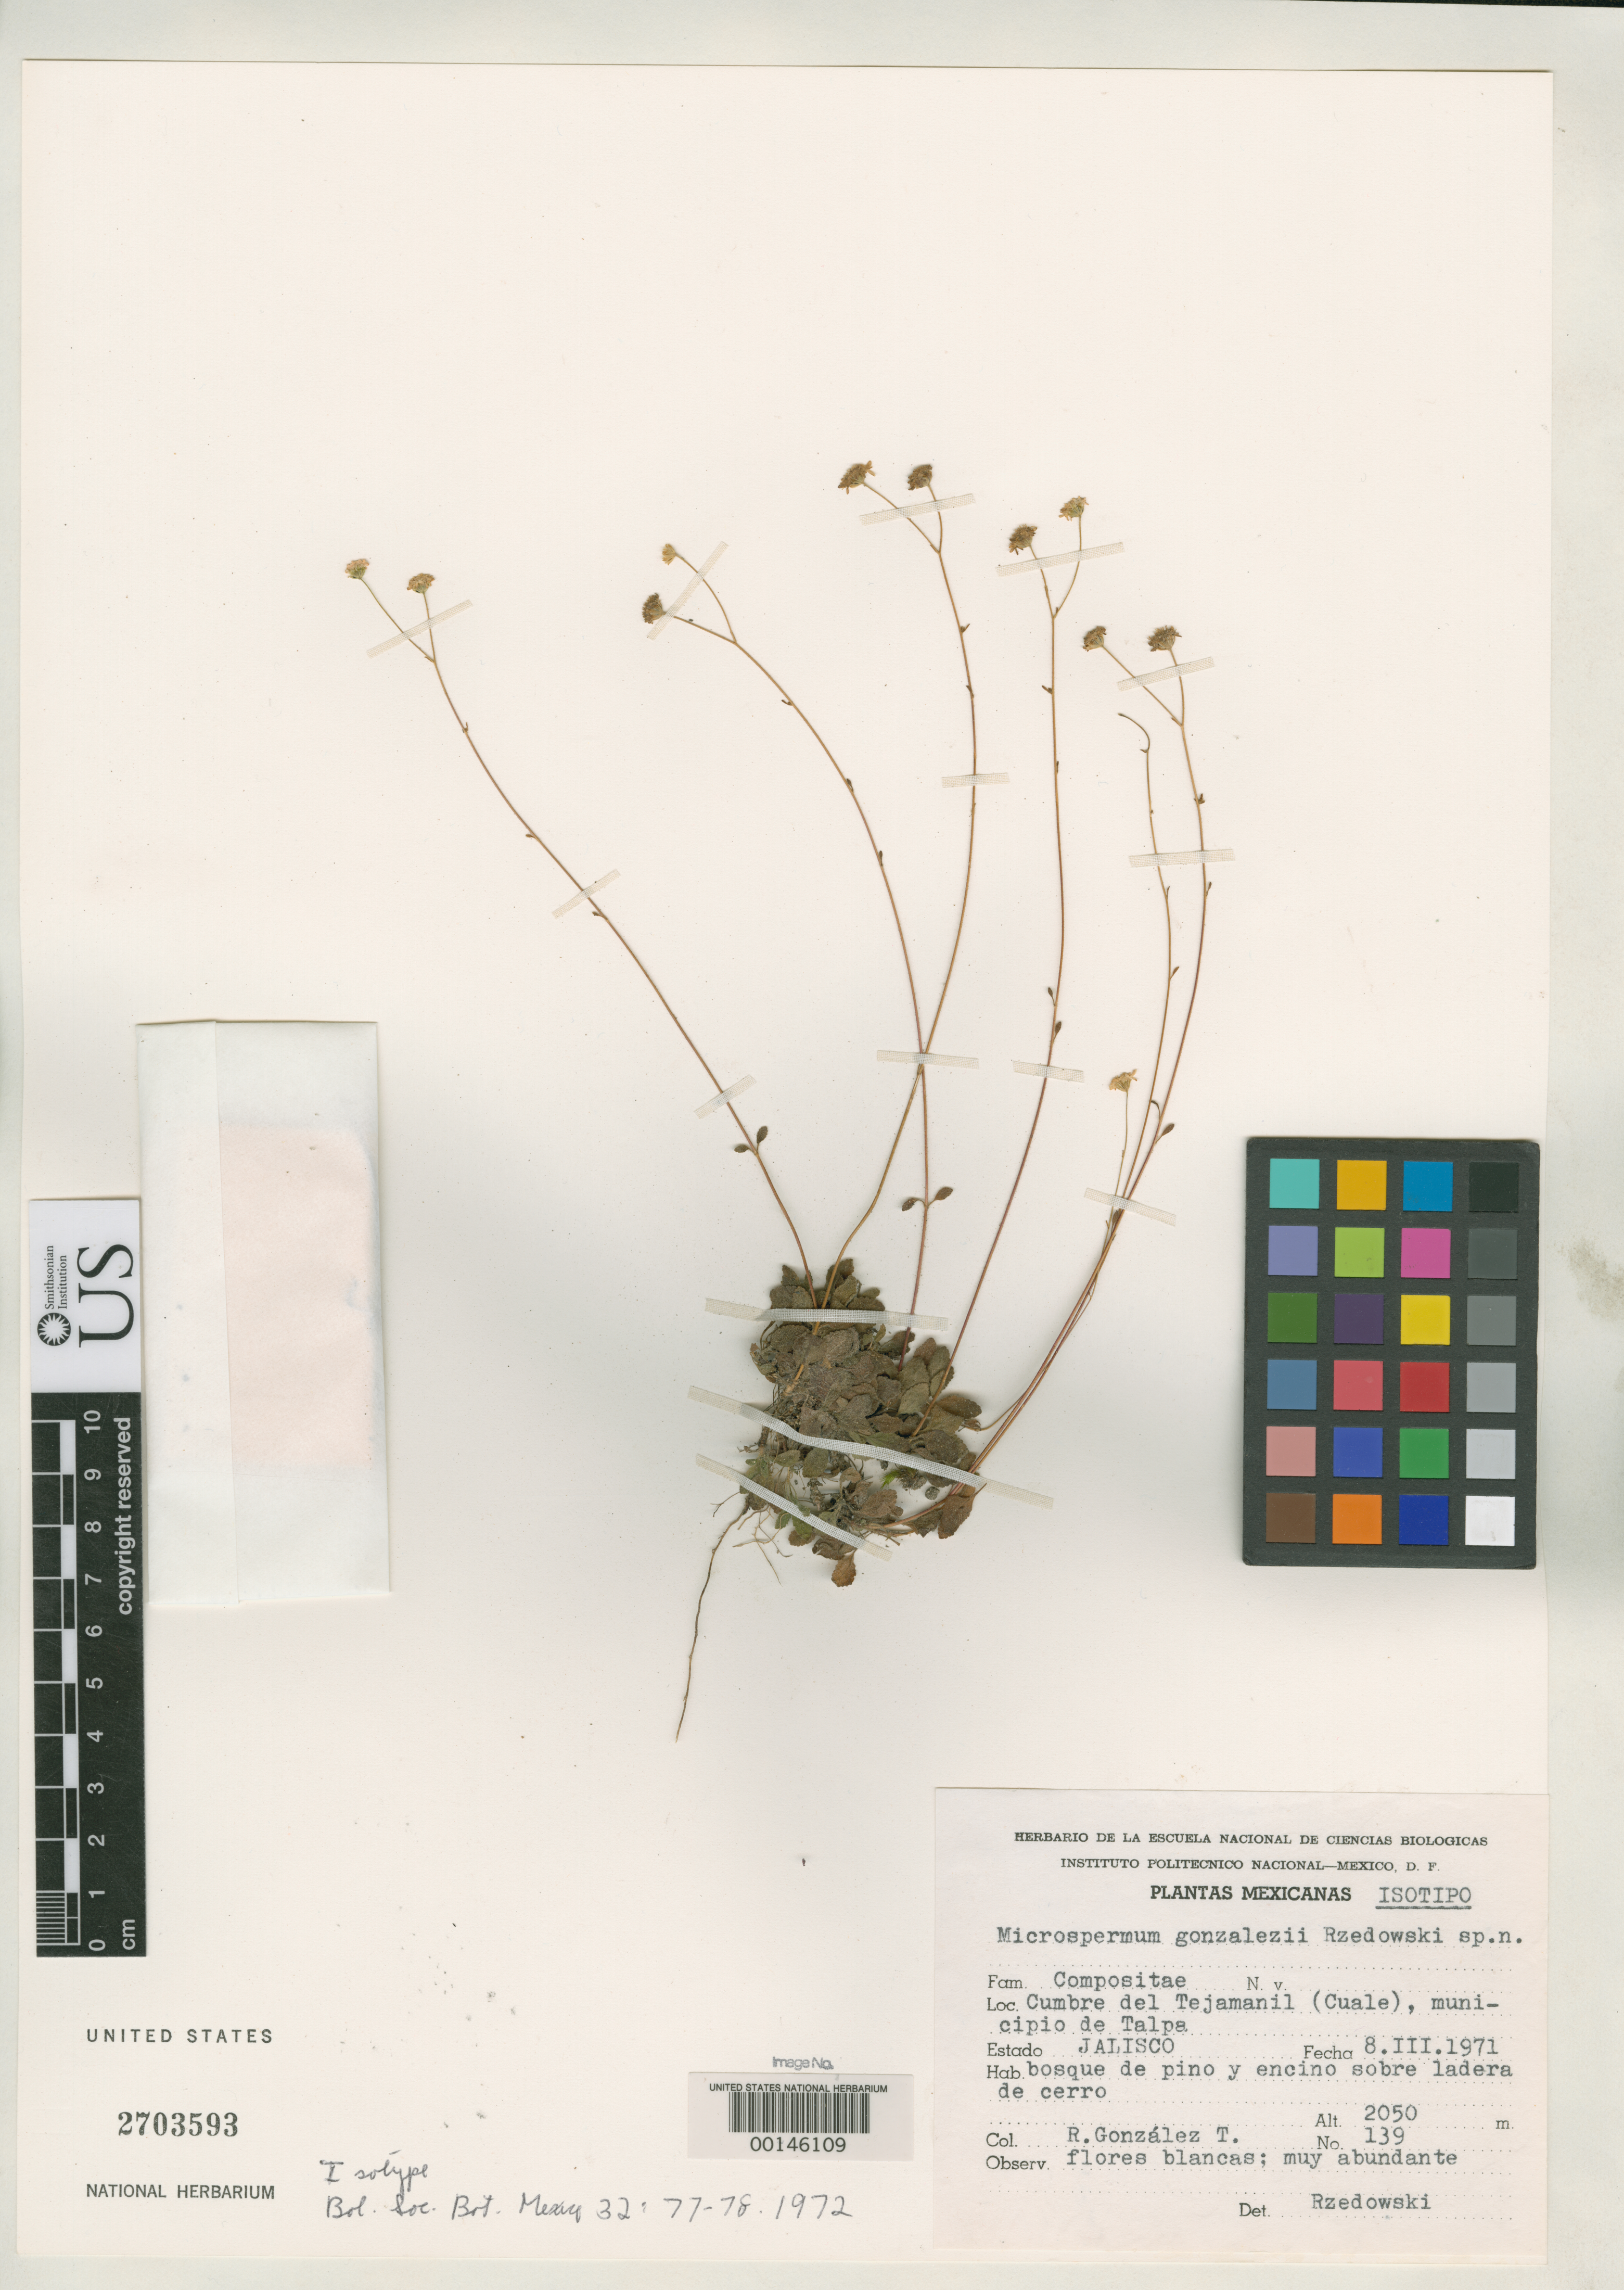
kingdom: Plantae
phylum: Tracheophyta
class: Magnoliopsida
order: Asterales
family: Asteraceae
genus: Microspermum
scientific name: Microspermum gonzalezii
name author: Rzed.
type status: Isotype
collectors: R. Gonzalez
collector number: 139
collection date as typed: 08 Mar 1971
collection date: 1971-03-08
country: Mexico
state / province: Jalisco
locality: Talpa, "Cumbre del Tejamanil" (Cuale).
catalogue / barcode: US 2703593